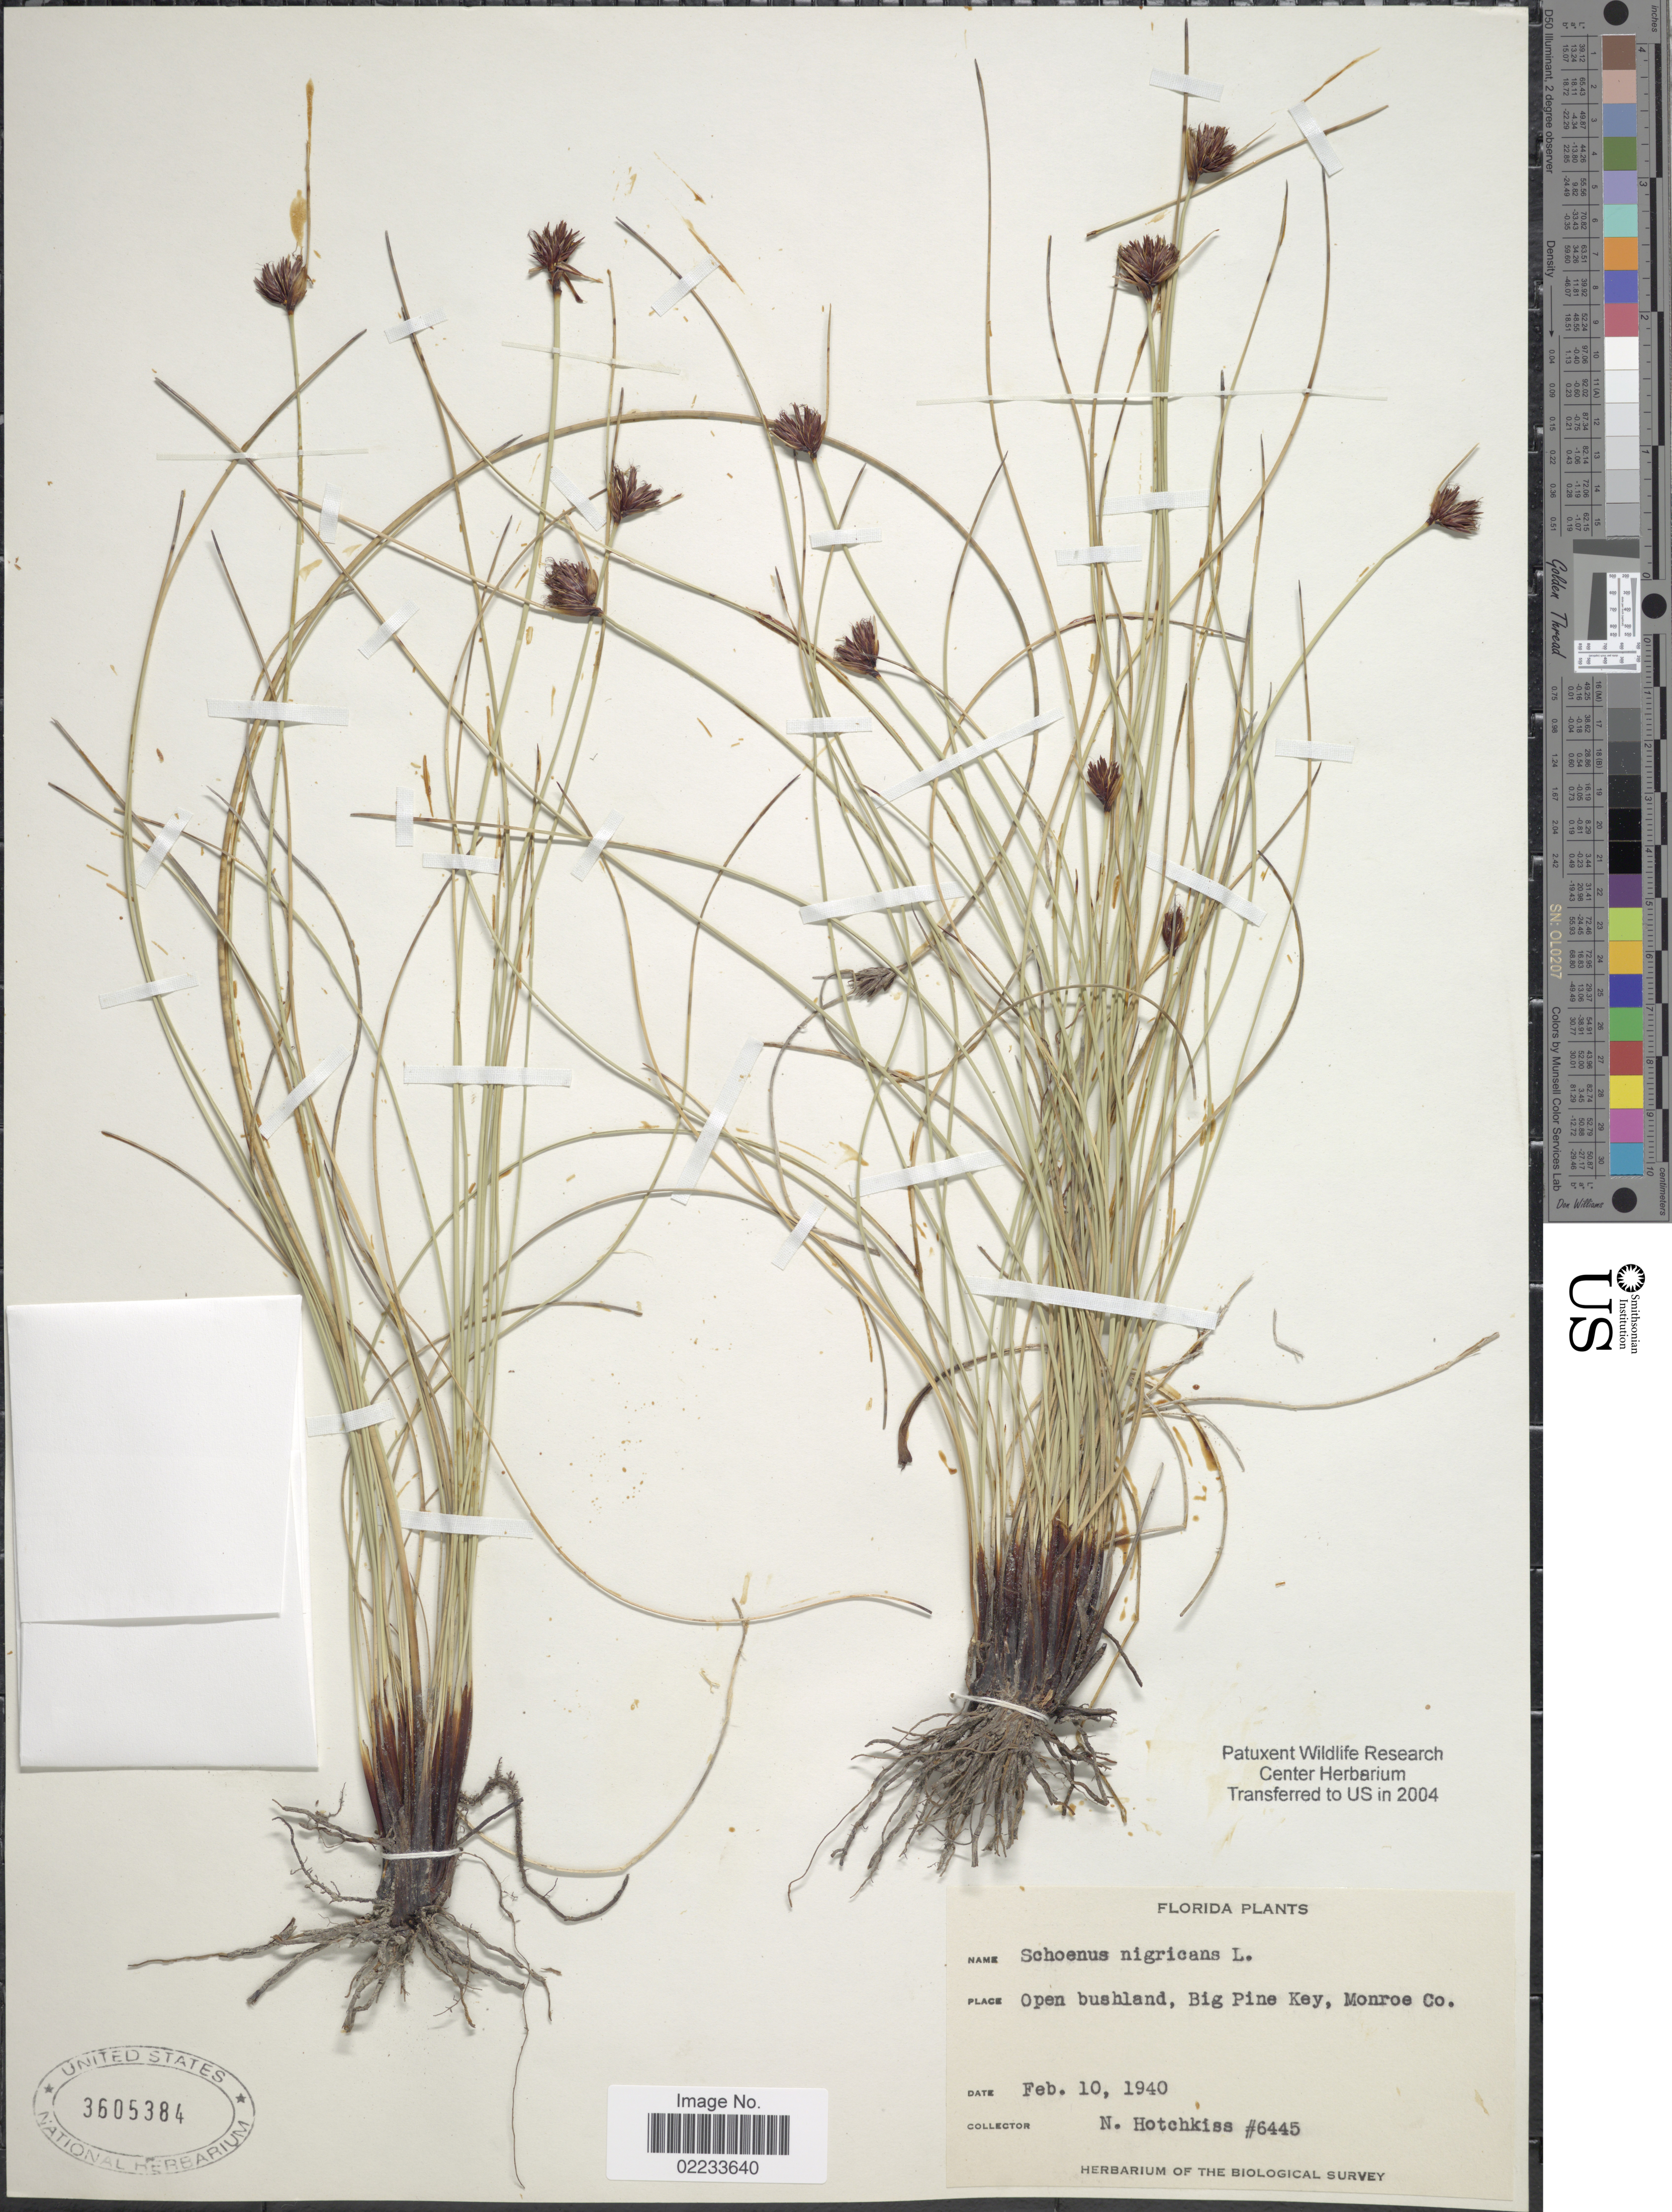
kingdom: Plantae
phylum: Tracheophyta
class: Liliopsida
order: Poales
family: Cyperaceae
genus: Schoenus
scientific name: Schoenus nigricans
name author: L.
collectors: N. Hotchkiss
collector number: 6445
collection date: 1940-02-10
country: United States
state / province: Florida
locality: Open bushland, Big Pine Key, Monroe Co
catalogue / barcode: US 3605384